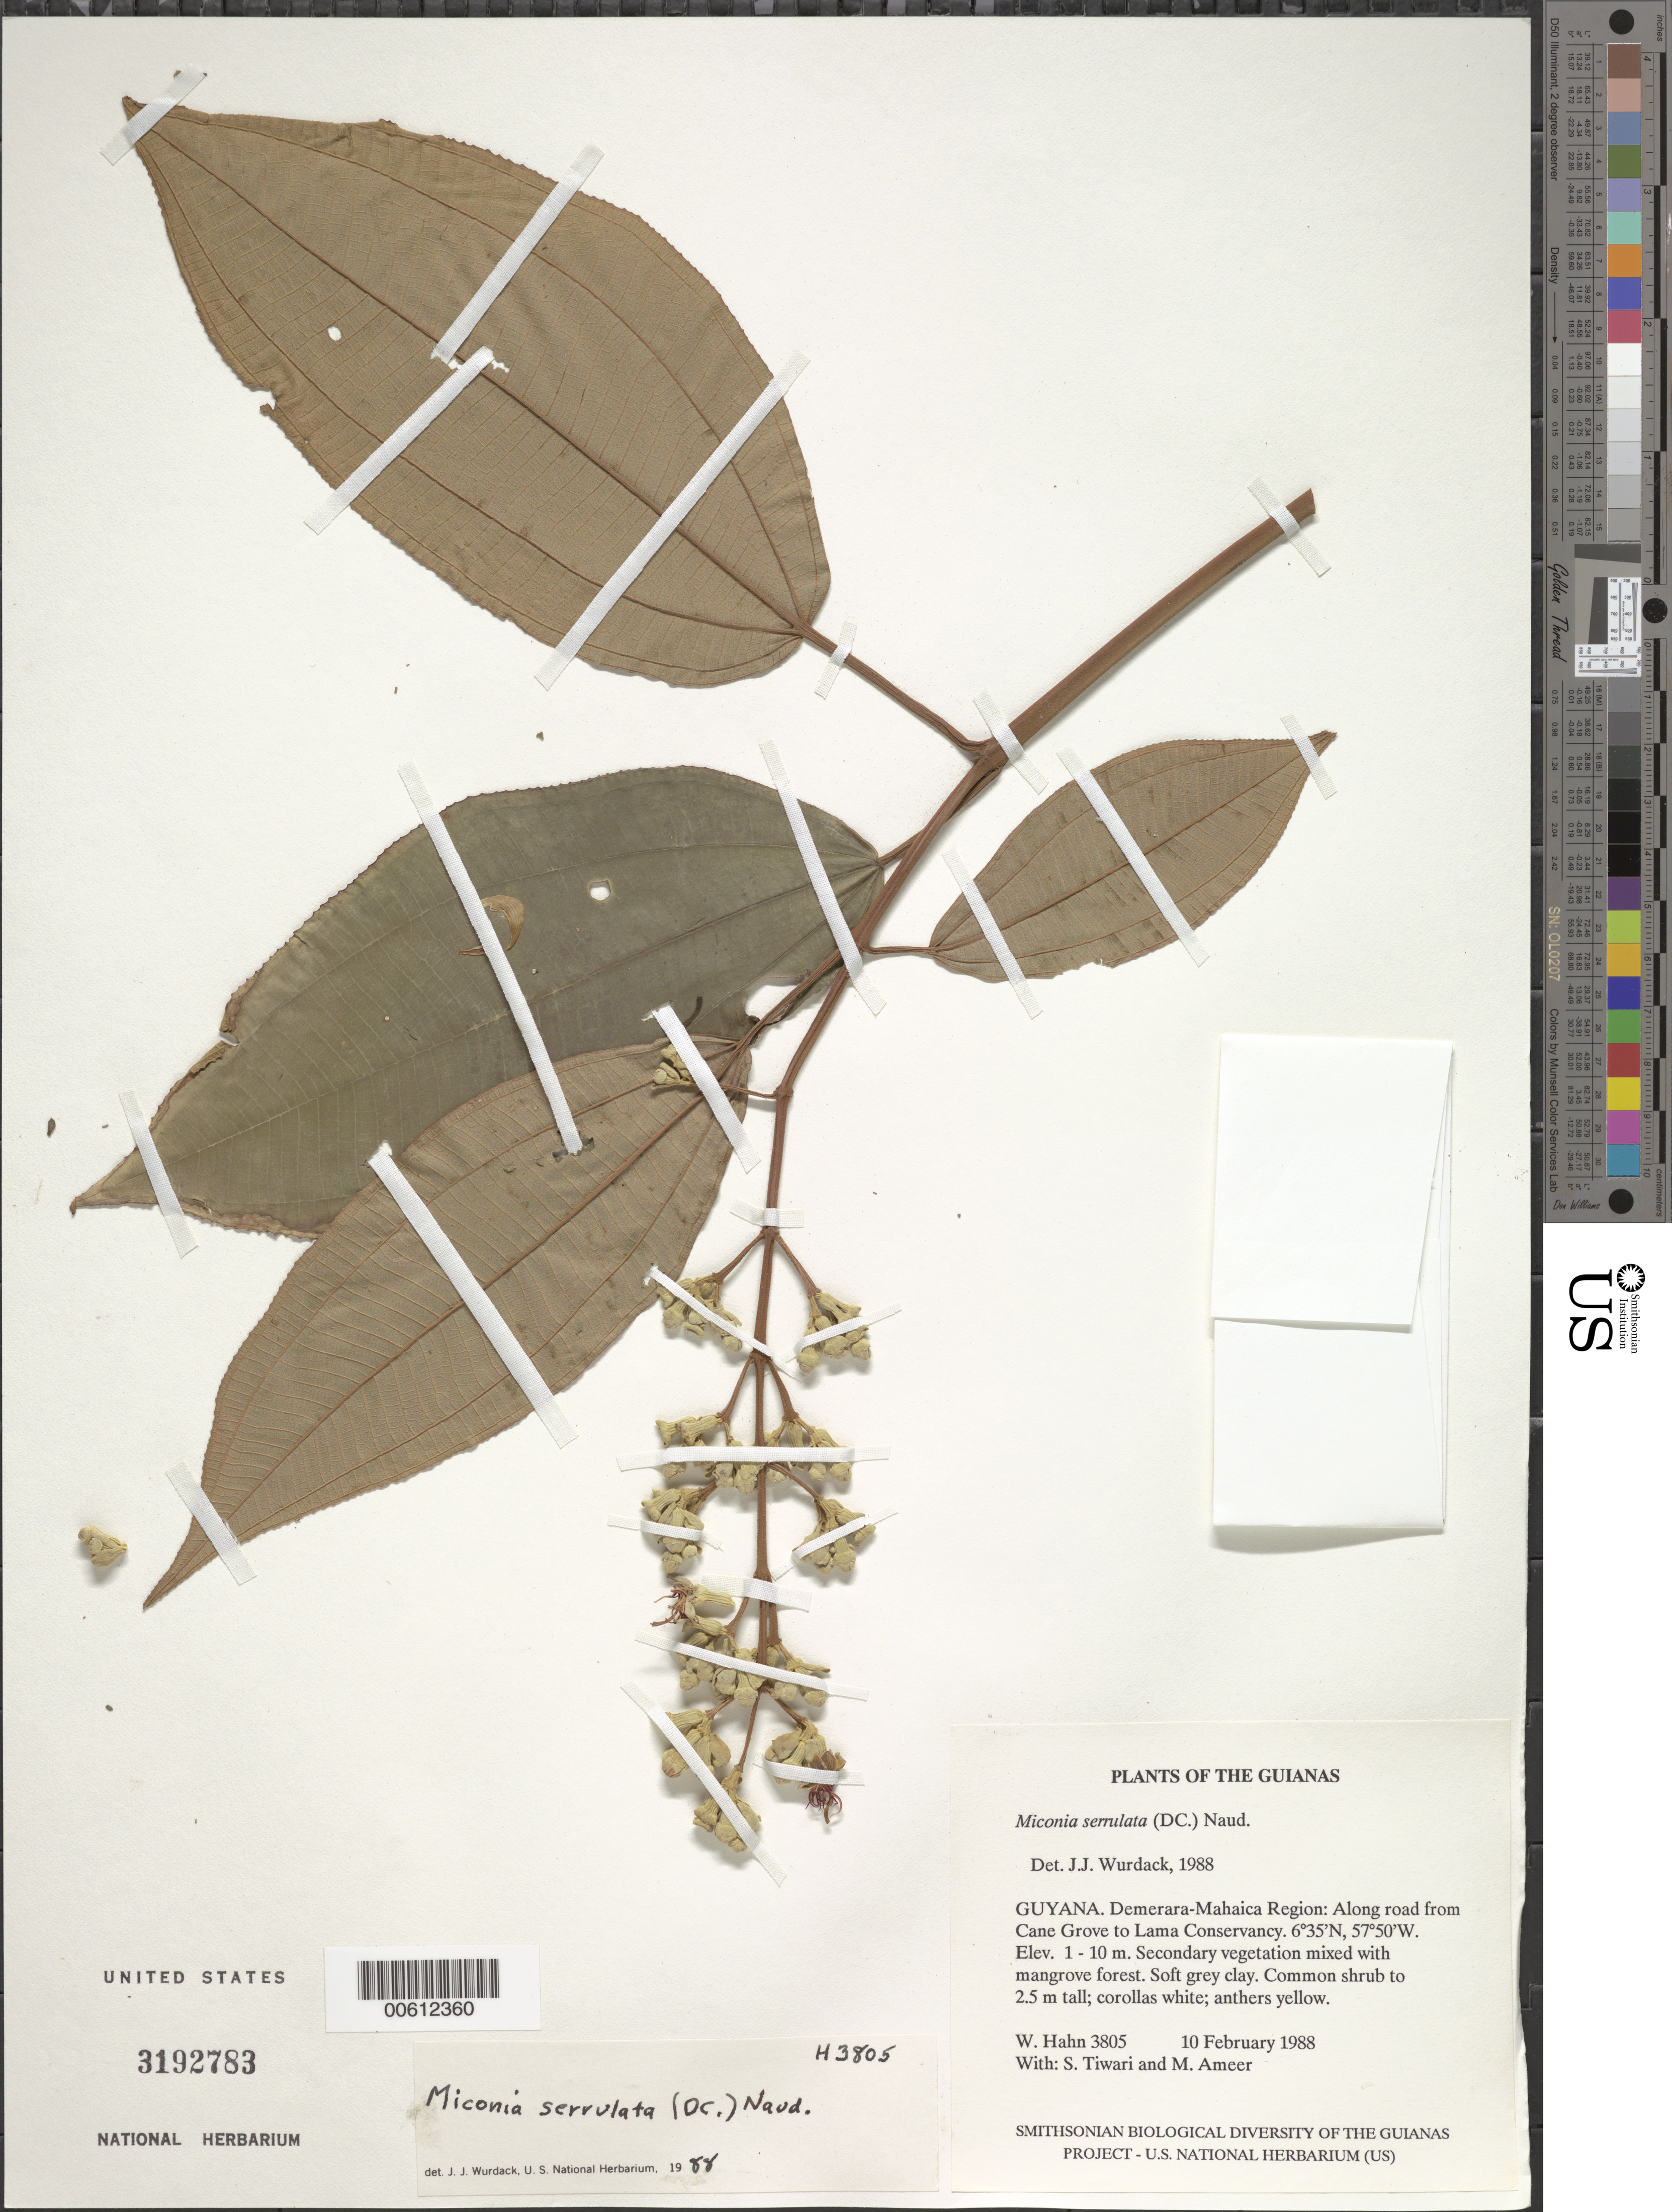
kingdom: Plantae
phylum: Tracheophyta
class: Magnoliopsida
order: Myrtales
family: Melastomataceae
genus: Miconia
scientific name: Miconia serrulata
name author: (DC.) Naudin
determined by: Wurdack, John J., (US), US (UNITED STATES)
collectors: W. Hahn, S. Tiwari & M. Ameer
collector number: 3805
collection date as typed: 10 February 1988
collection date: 1988-02-10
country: Guyana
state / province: Demerara-Mahaica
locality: Along road from Cane Grove to Lama Conservancy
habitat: Secondary vegetation mixed with mangrove forest. Soft grey clay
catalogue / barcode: US 3192783